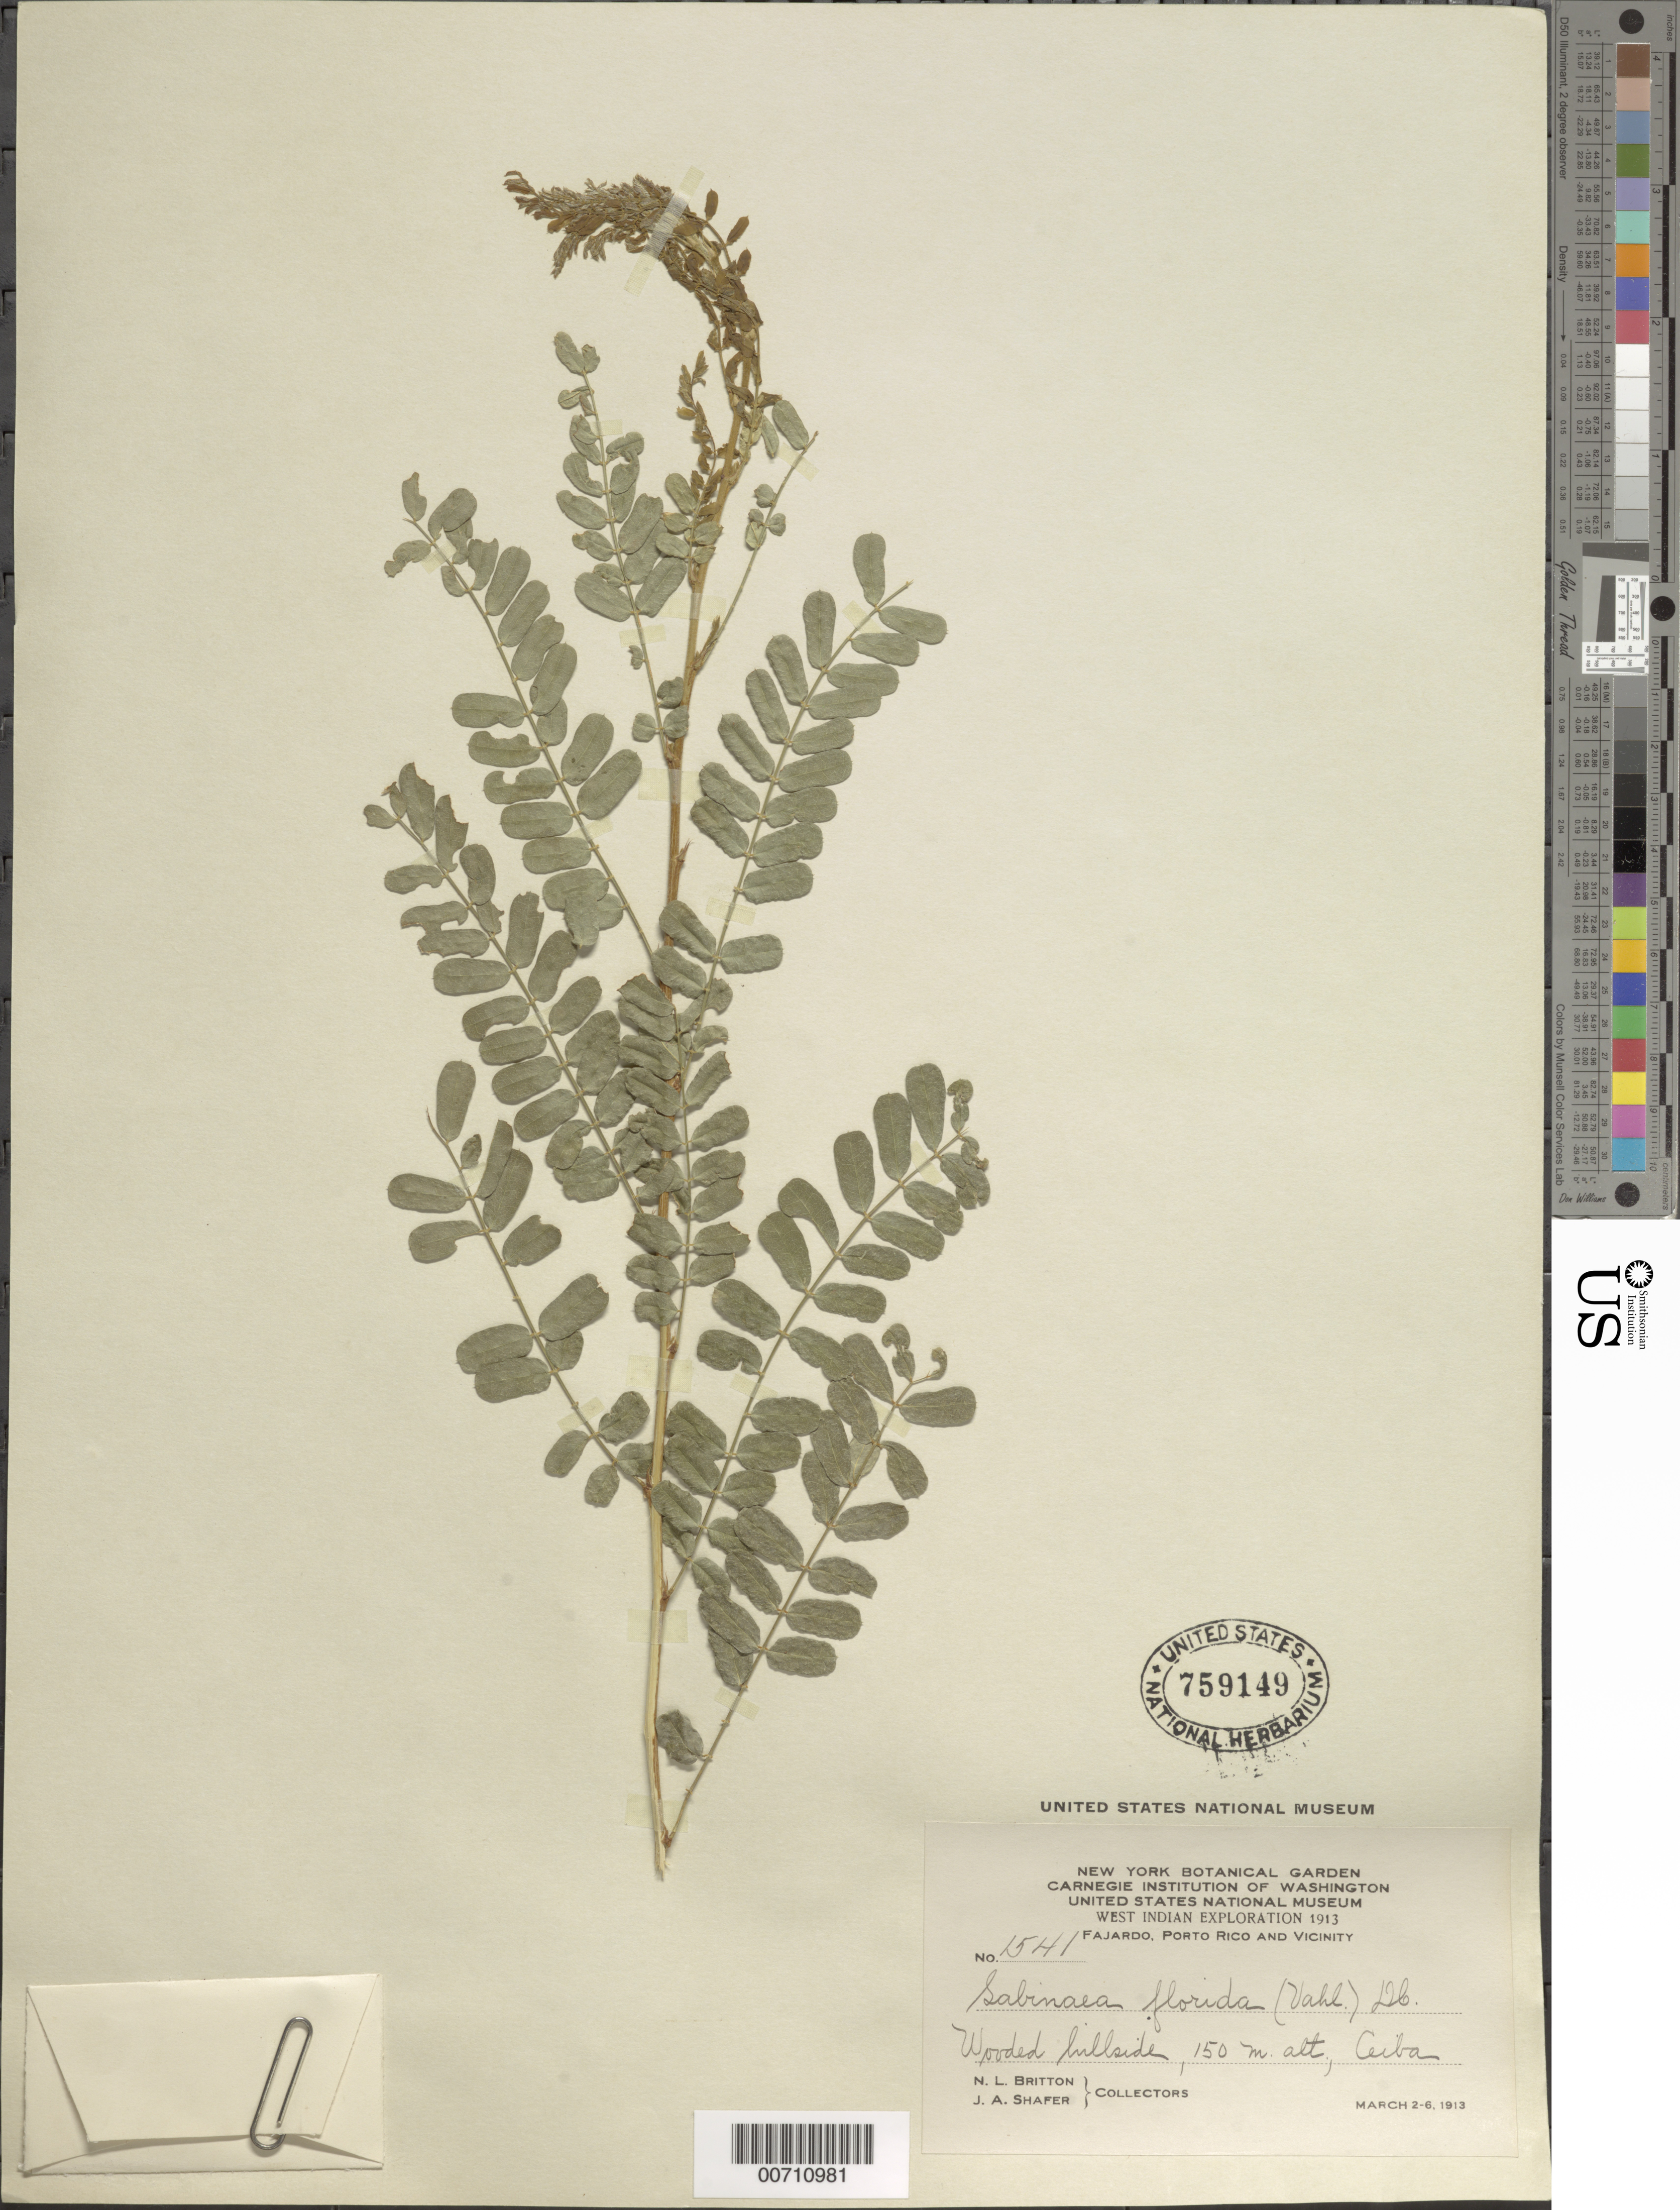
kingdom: Plantae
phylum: Tracheophyta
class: Magnoliopsida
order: Fabales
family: Fabaceae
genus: Poitea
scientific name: Poitea florida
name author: (Vahl) Lavin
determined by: Strong, Mark T., (BOT), Smithsonian Institution - National Museum of Natural History (UNITED STATES)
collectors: N. Britton & J. A. Shafer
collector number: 1541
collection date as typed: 02 Mar 1913 to 06 Mar 1913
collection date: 1913-03-02/1913-03-06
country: Puerto Rico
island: Greater Antilles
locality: Fajardo, vic of, Ceiba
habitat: Wooded hillside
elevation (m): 150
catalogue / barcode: US 759149